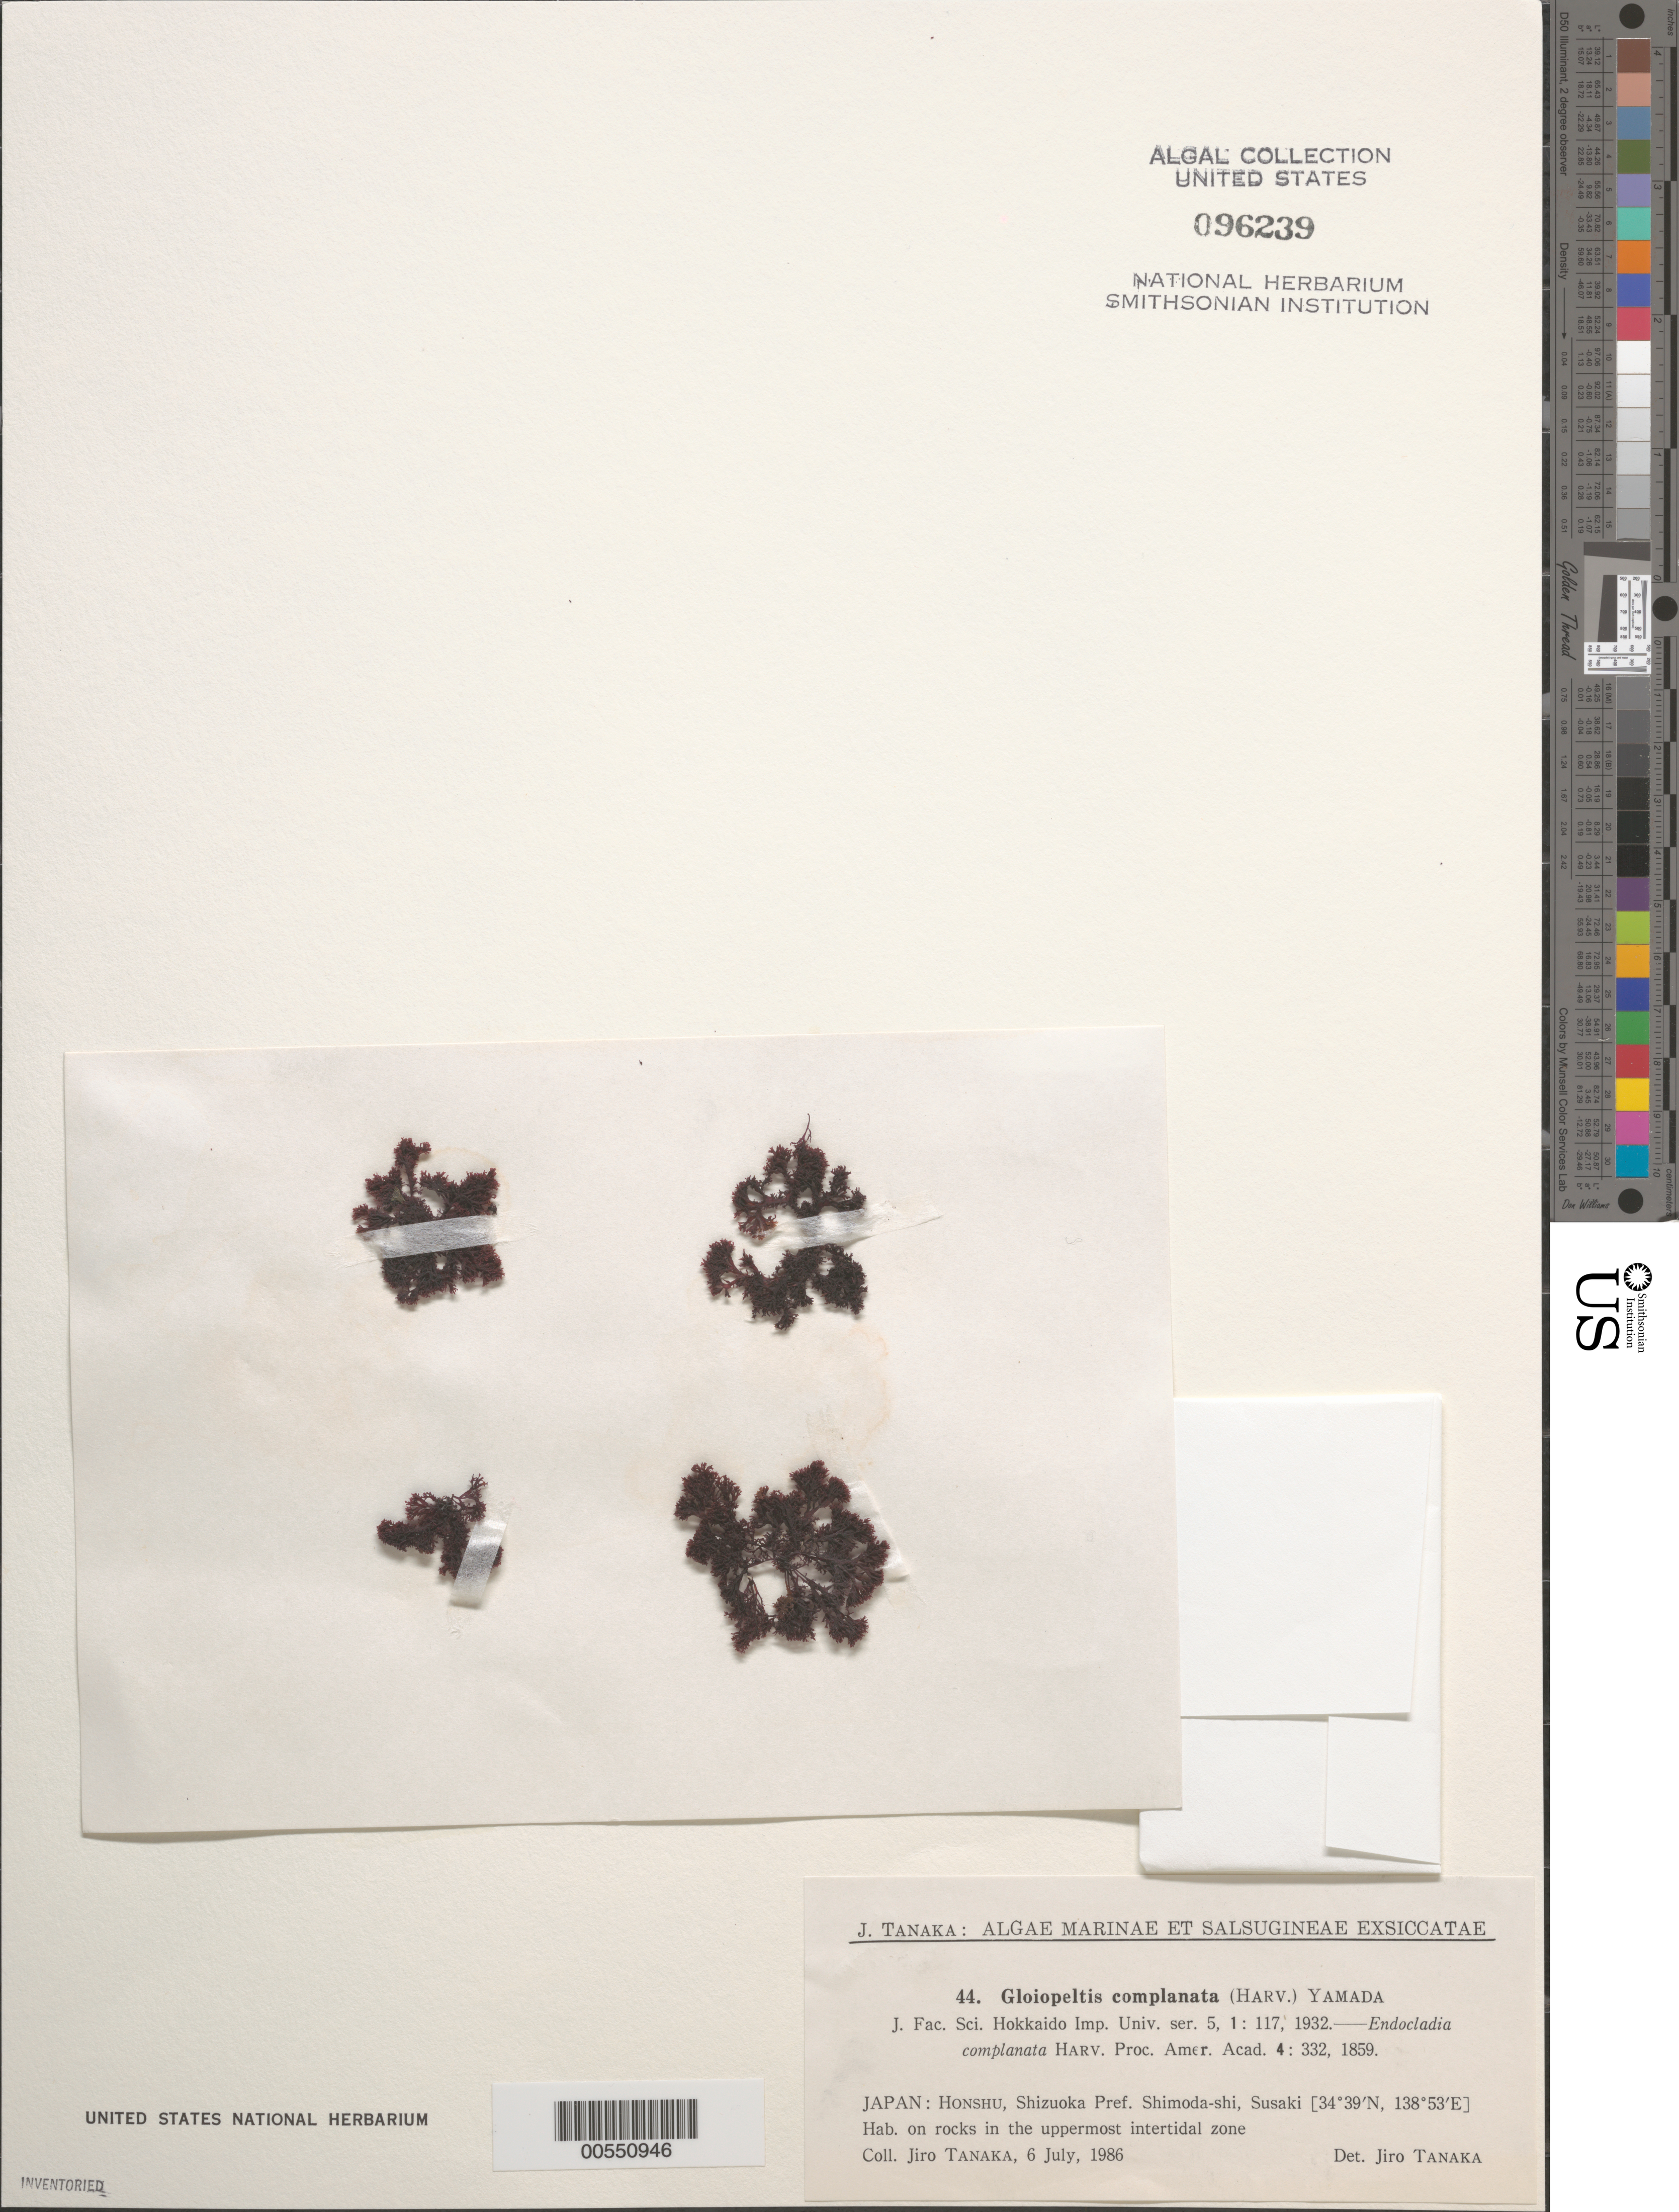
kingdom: Plantae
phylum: Rhodophyta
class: Florideophyceae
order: Gigartinales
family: Endocladiaceae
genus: Gloiopeltis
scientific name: Gloiopeltis complanata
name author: (Harv.) Yamada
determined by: Tanaka, J.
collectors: J. Tanaka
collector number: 44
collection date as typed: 06 Jul 1986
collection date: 1986-07-06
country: Japan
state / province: Sizuoka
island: Honshu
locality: Susaki, Shimoda-shi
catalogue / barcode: US 96239